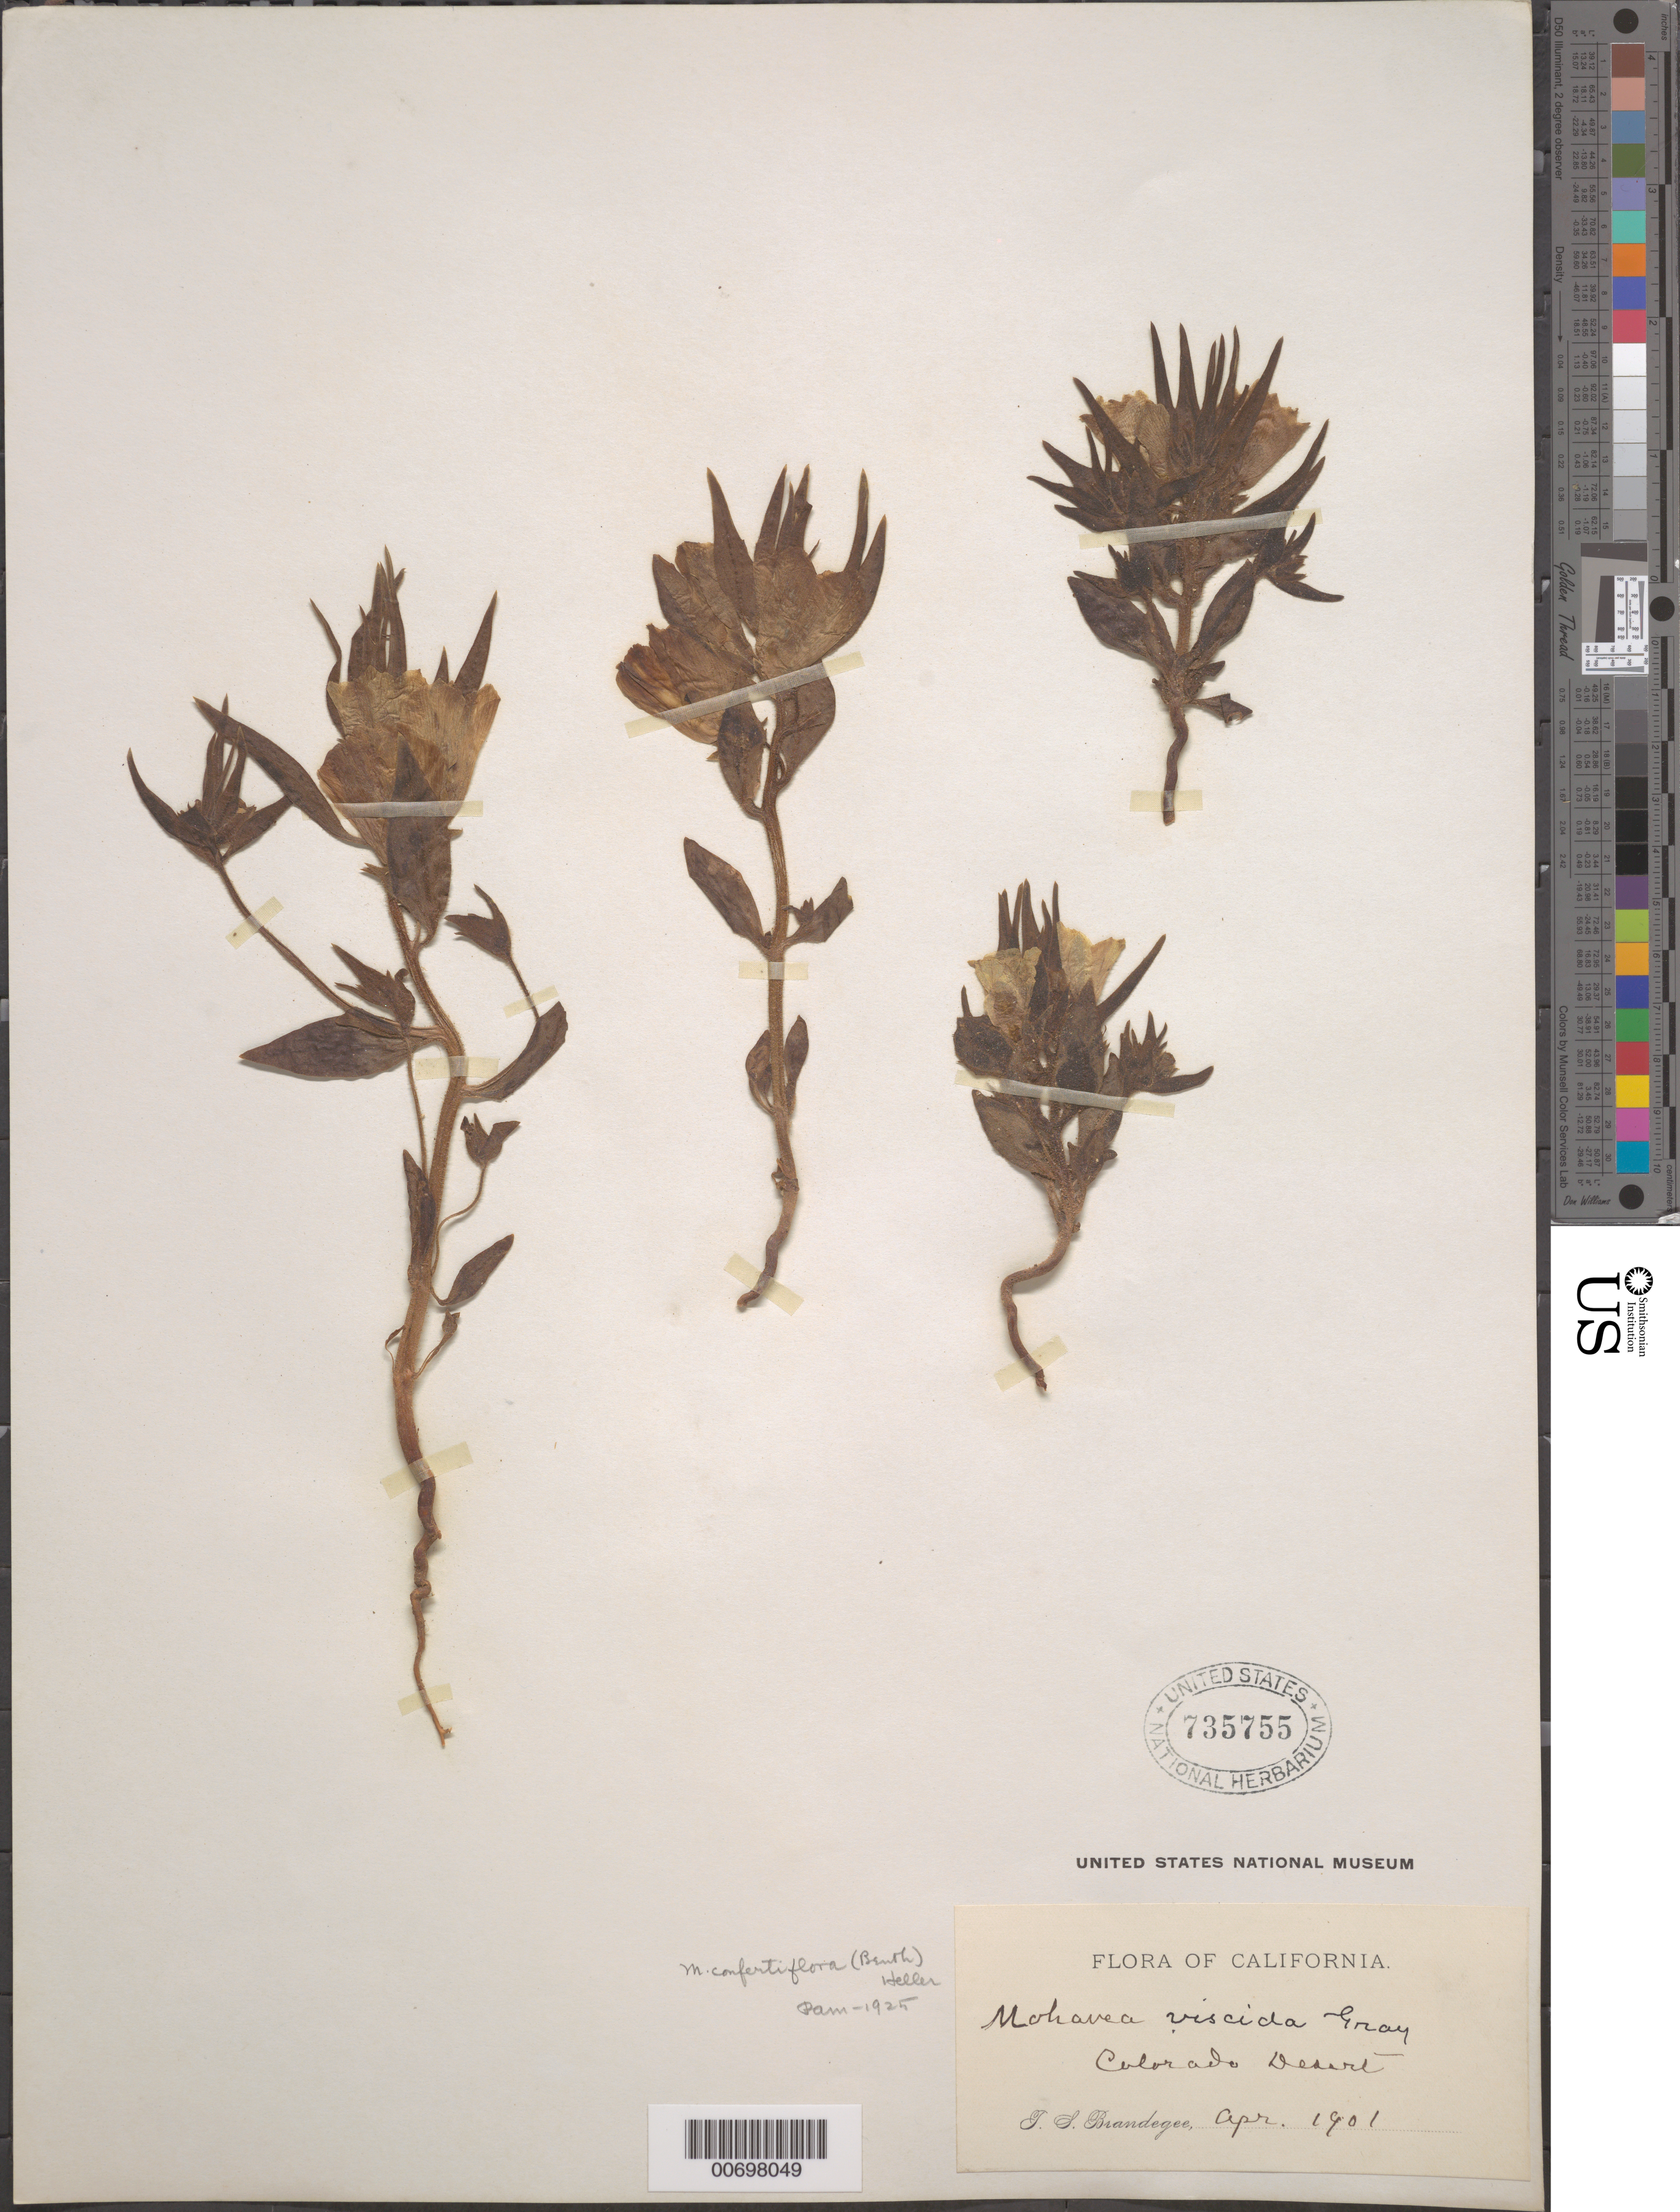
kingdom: Plantae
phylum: Tracheophyta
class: Magnoliopsida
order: Lamiales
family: Plantaginaceae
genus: Mohavea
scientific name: Mohavea confertiflora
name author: (A. DC.) A. Heller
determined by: Munz, Philip A.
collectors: J. S. Brandegee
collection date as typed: Apr 1901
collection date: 1901-04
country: United States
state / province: California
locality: Colorado Desert.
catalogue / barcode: US 735755